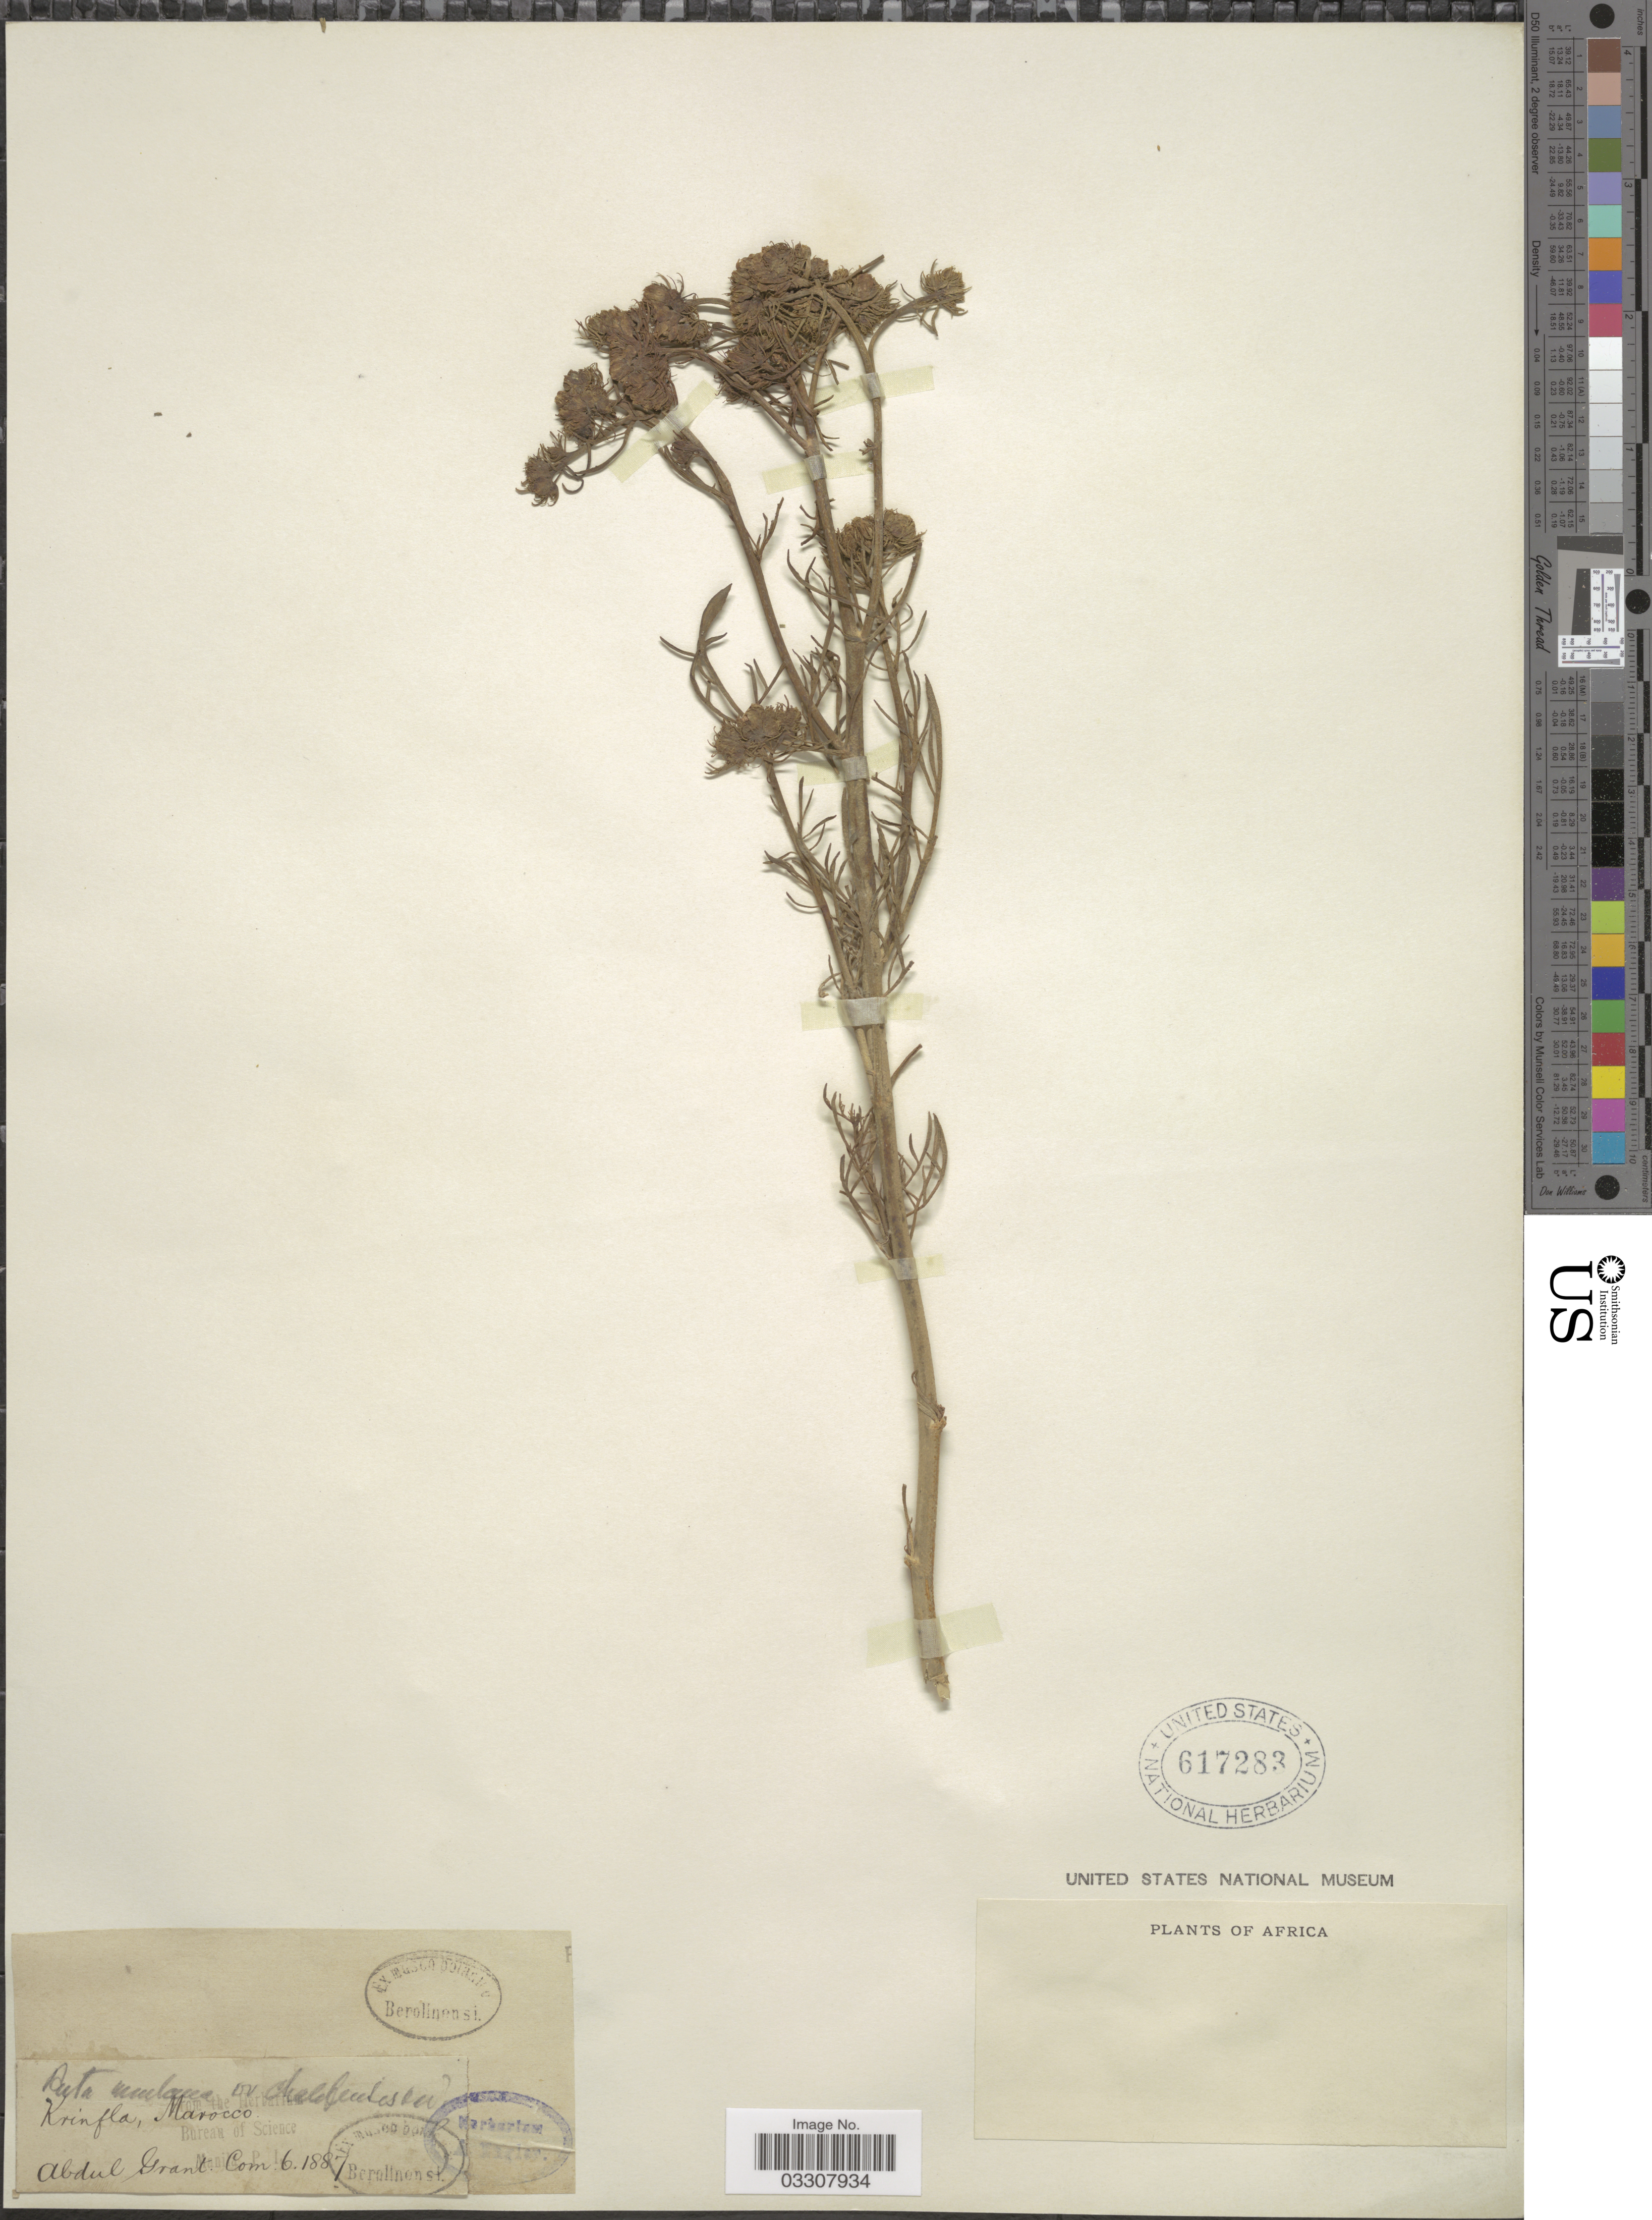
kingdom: Plantae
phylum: Tracheophyta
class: Magnoliopsida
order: Sapindales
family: Rutaceae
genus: Ruta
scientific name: Ruta montana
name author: (L.) L.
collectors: Abdul Grant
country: Morocco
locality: Krinfla.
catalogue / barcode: US 617283